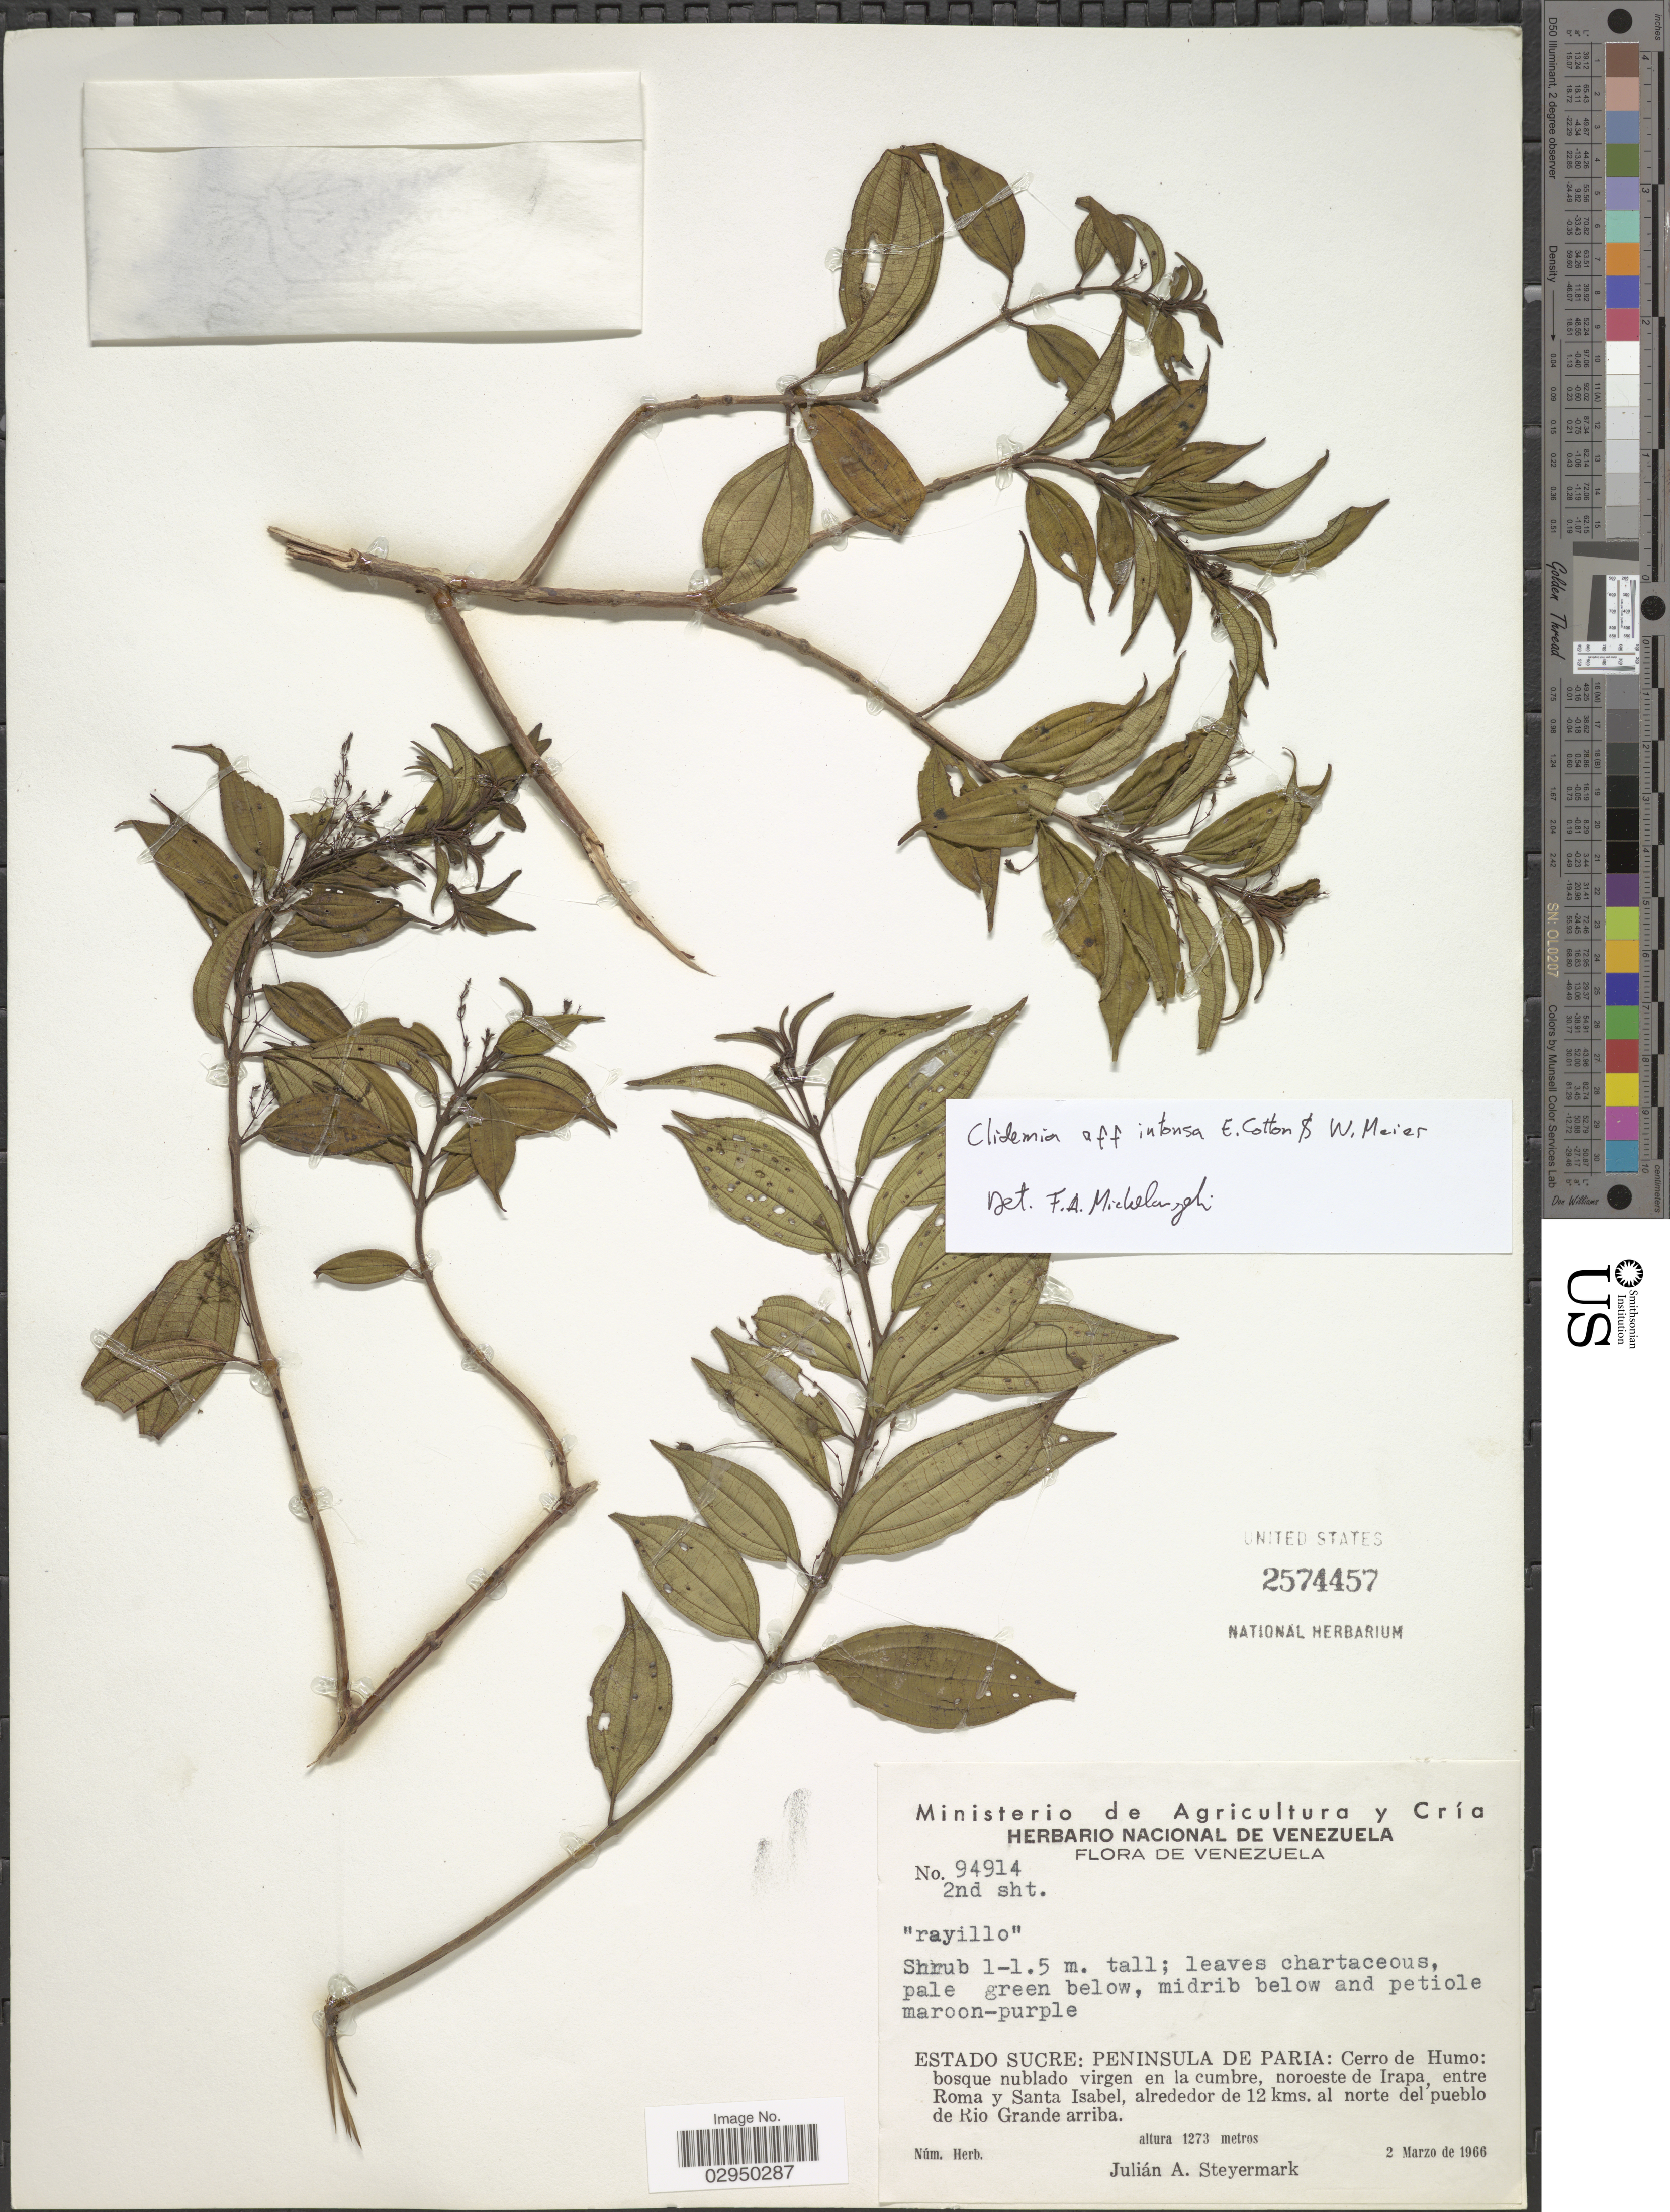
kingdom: Plantae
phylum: Tracheophyta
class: Magnoliopsida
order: Myrtales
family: Melastomataceae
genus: Clidemia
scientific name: Clidemia intonsa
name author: E. Cotton & Meier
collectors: J. Steyermark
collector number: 94914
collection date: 1966-03-02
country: Venezuela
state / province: Sucre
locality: Peninsula de Paria: Cerro de Humo: bosque nublado virgen en la cumbre, noroeste de Irapa, entre Roma y Santa Isabel, alrededor de 12 kms. al norte del pueblo de Rio Grande arriba.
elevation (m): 1273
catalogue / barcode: US 2574457